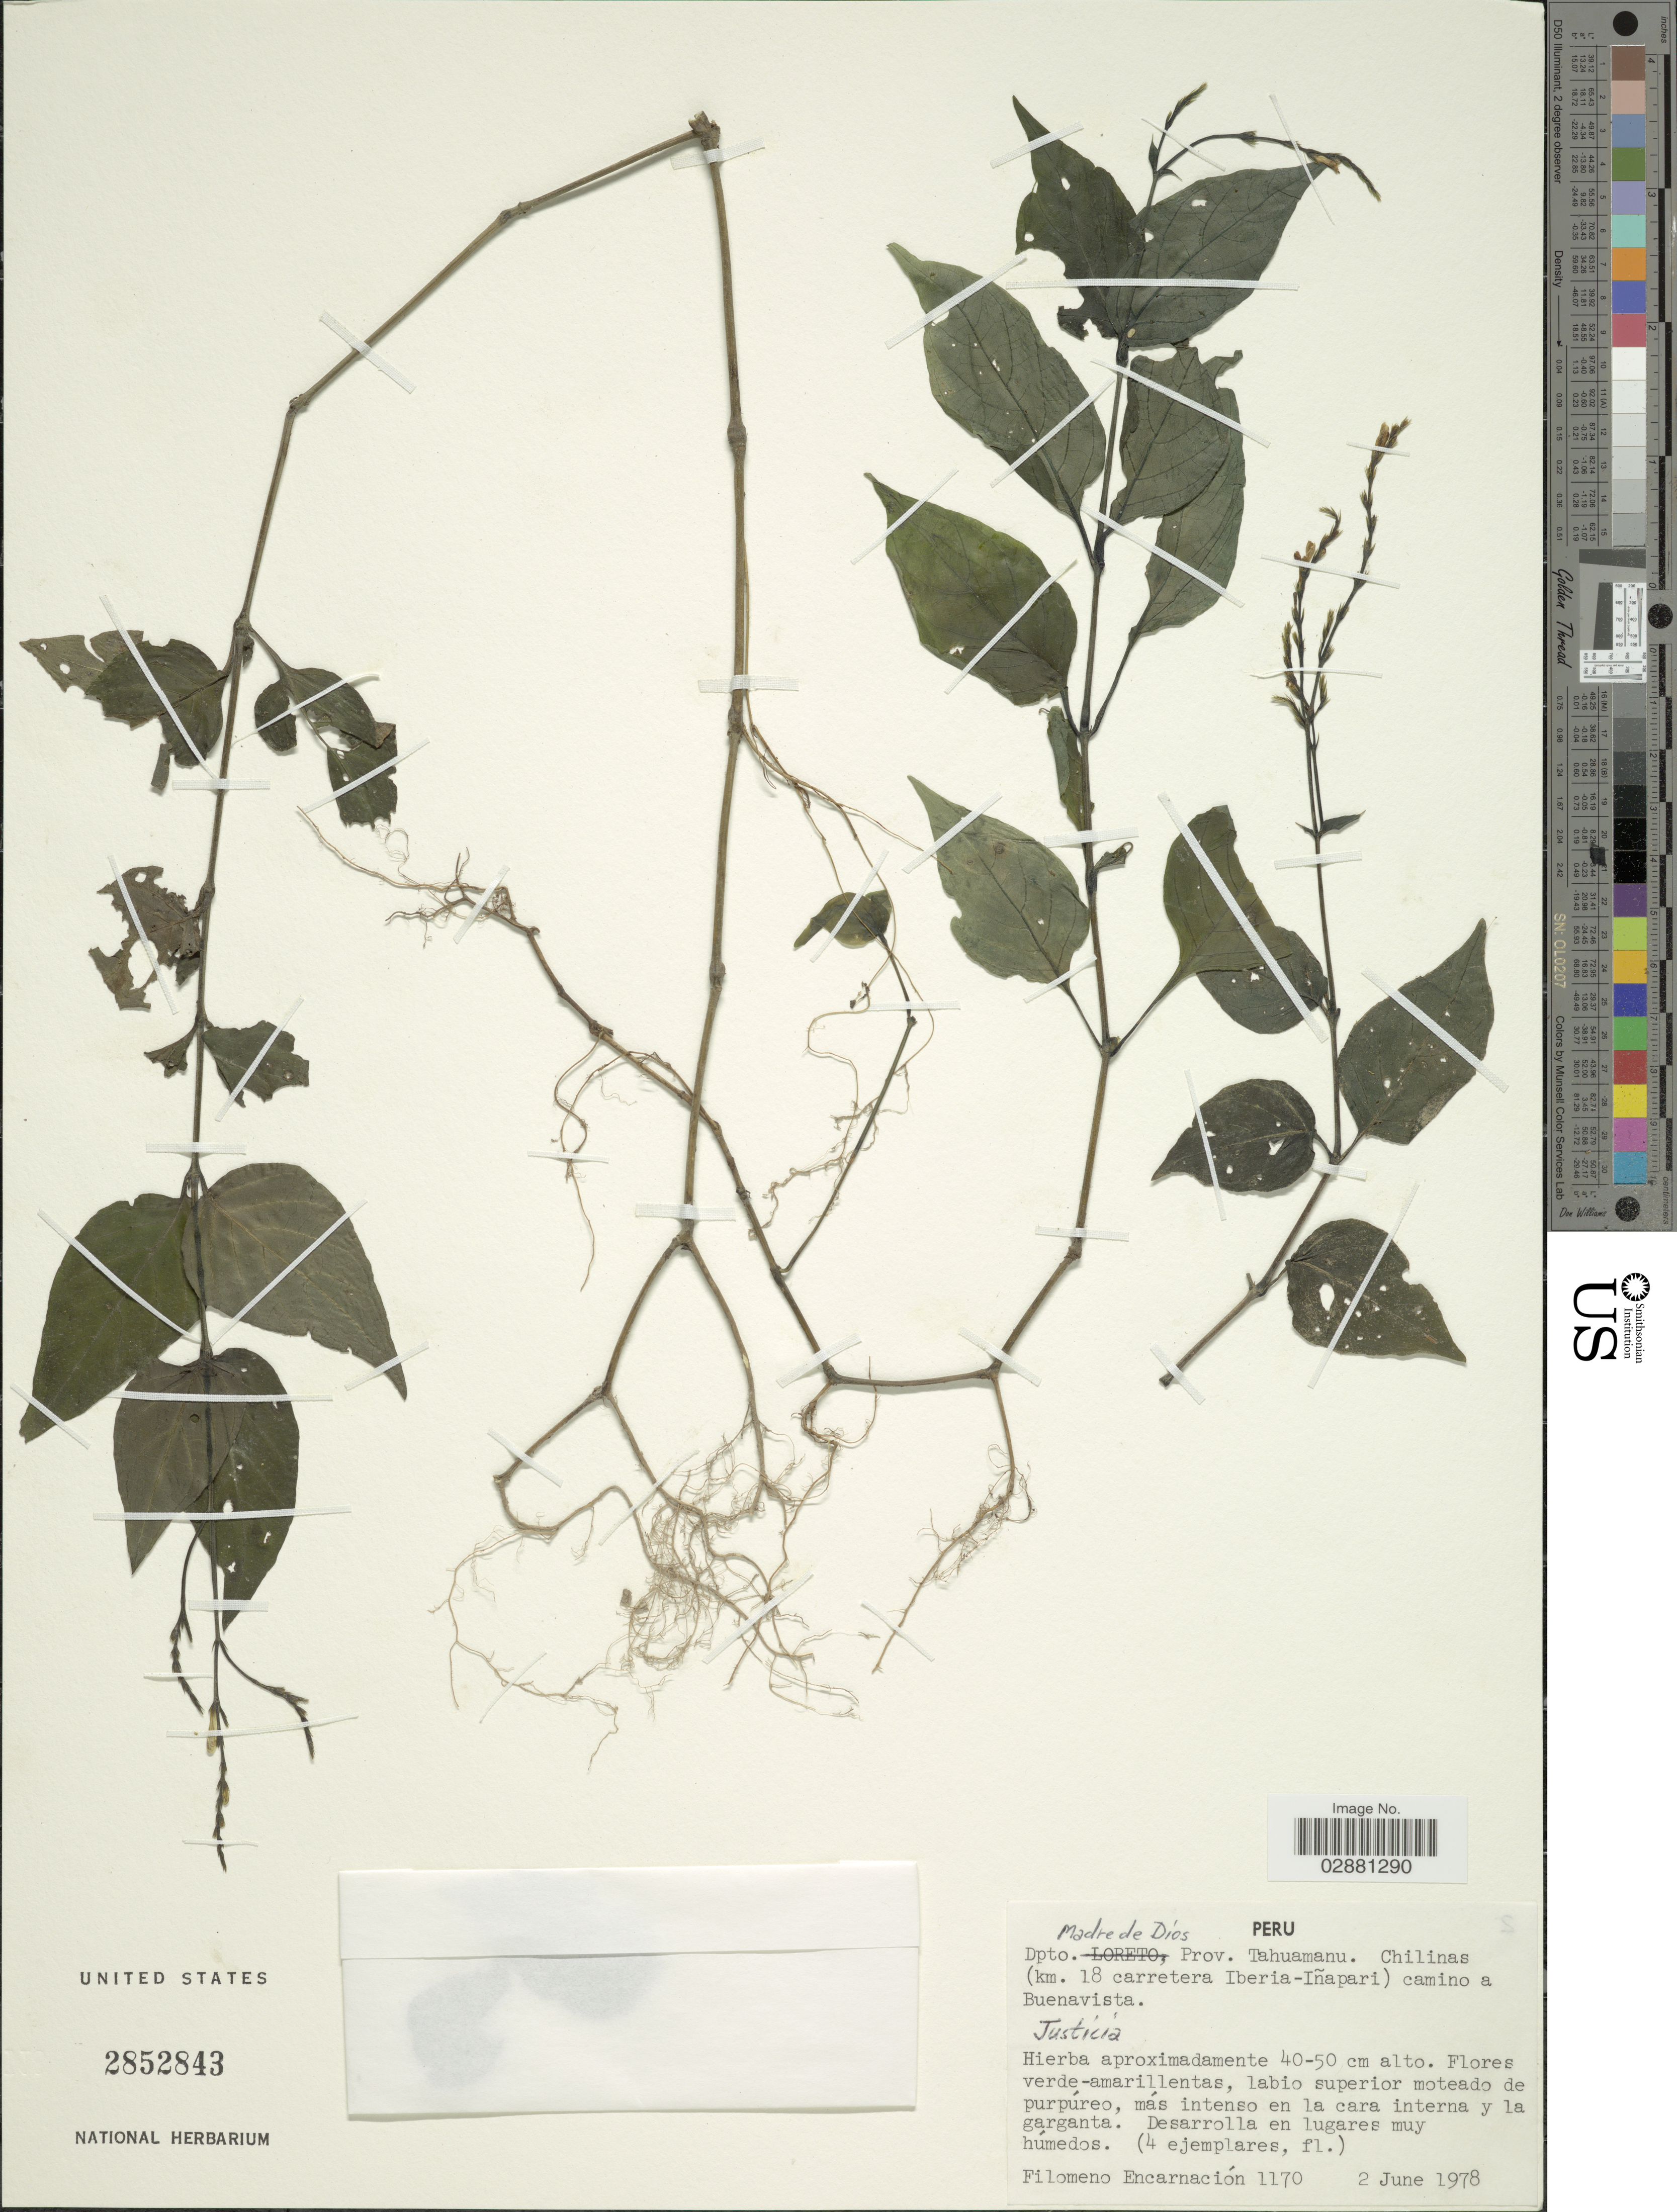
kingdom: Plantae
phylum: Tracheophyta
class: Magnoliopsida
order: Lamiales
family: Acanthaceae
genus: Justicia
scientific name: Justicia ulei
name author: Lindau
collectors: F. Encarnación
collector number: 1170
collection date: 1978-06-02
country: Peru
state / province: Madre de Dios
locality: Dpto. Madre de Dios, Prov. Tahuamanu, Chilinas (km. 18 carretera Iberia-Iñapari) camino a Buenavista.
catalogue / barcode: US 2852843